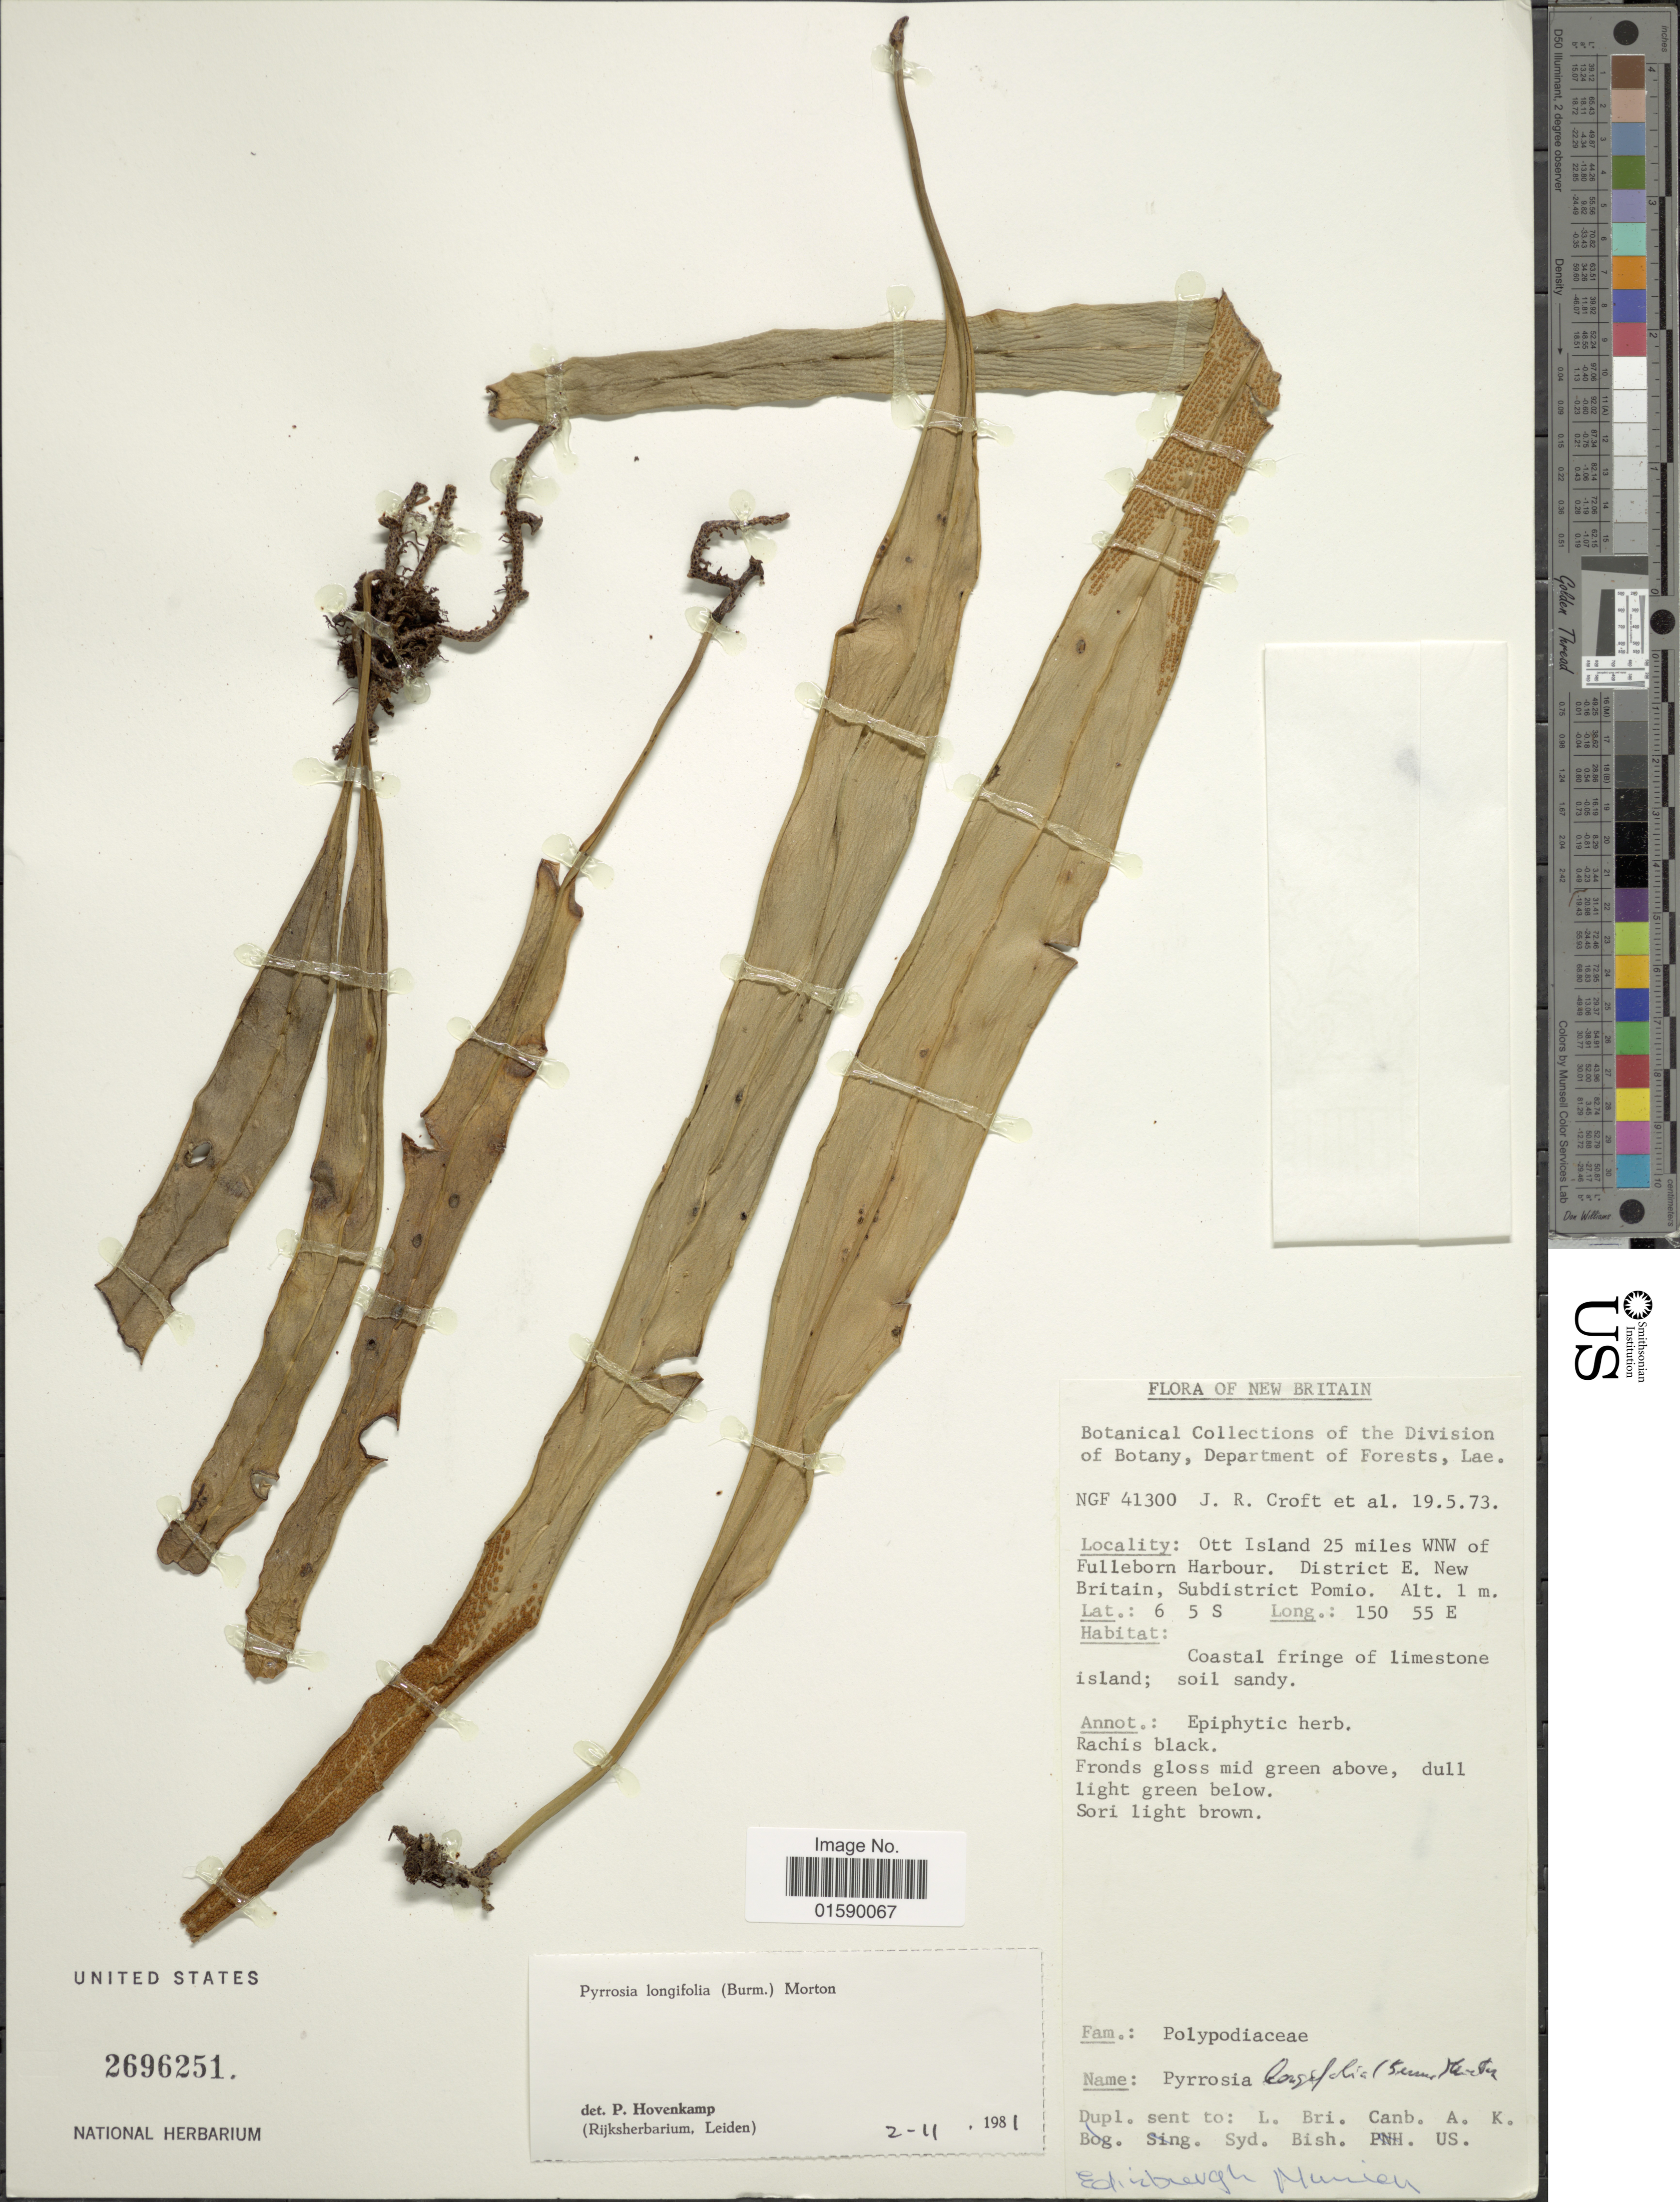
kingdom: Plantae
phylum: Tracheophyta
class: Polypodiopsida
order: Polypodiales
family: Polypodiaceae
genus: Pyrrosia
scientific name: Pyrrosia longifolia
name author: (Burm. f.) C.V. Morton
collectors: J. R. Croft & et al.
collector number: NGF41300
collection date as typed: Transcribed d/m/y: 19/5/73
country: Papua New Guinea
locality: New Britain, Ott Island 25 miles WNW of Fulledorn Harbour, District E. New Britain, Subdistrict Pomio.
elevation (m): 1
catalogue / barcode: US 2696251